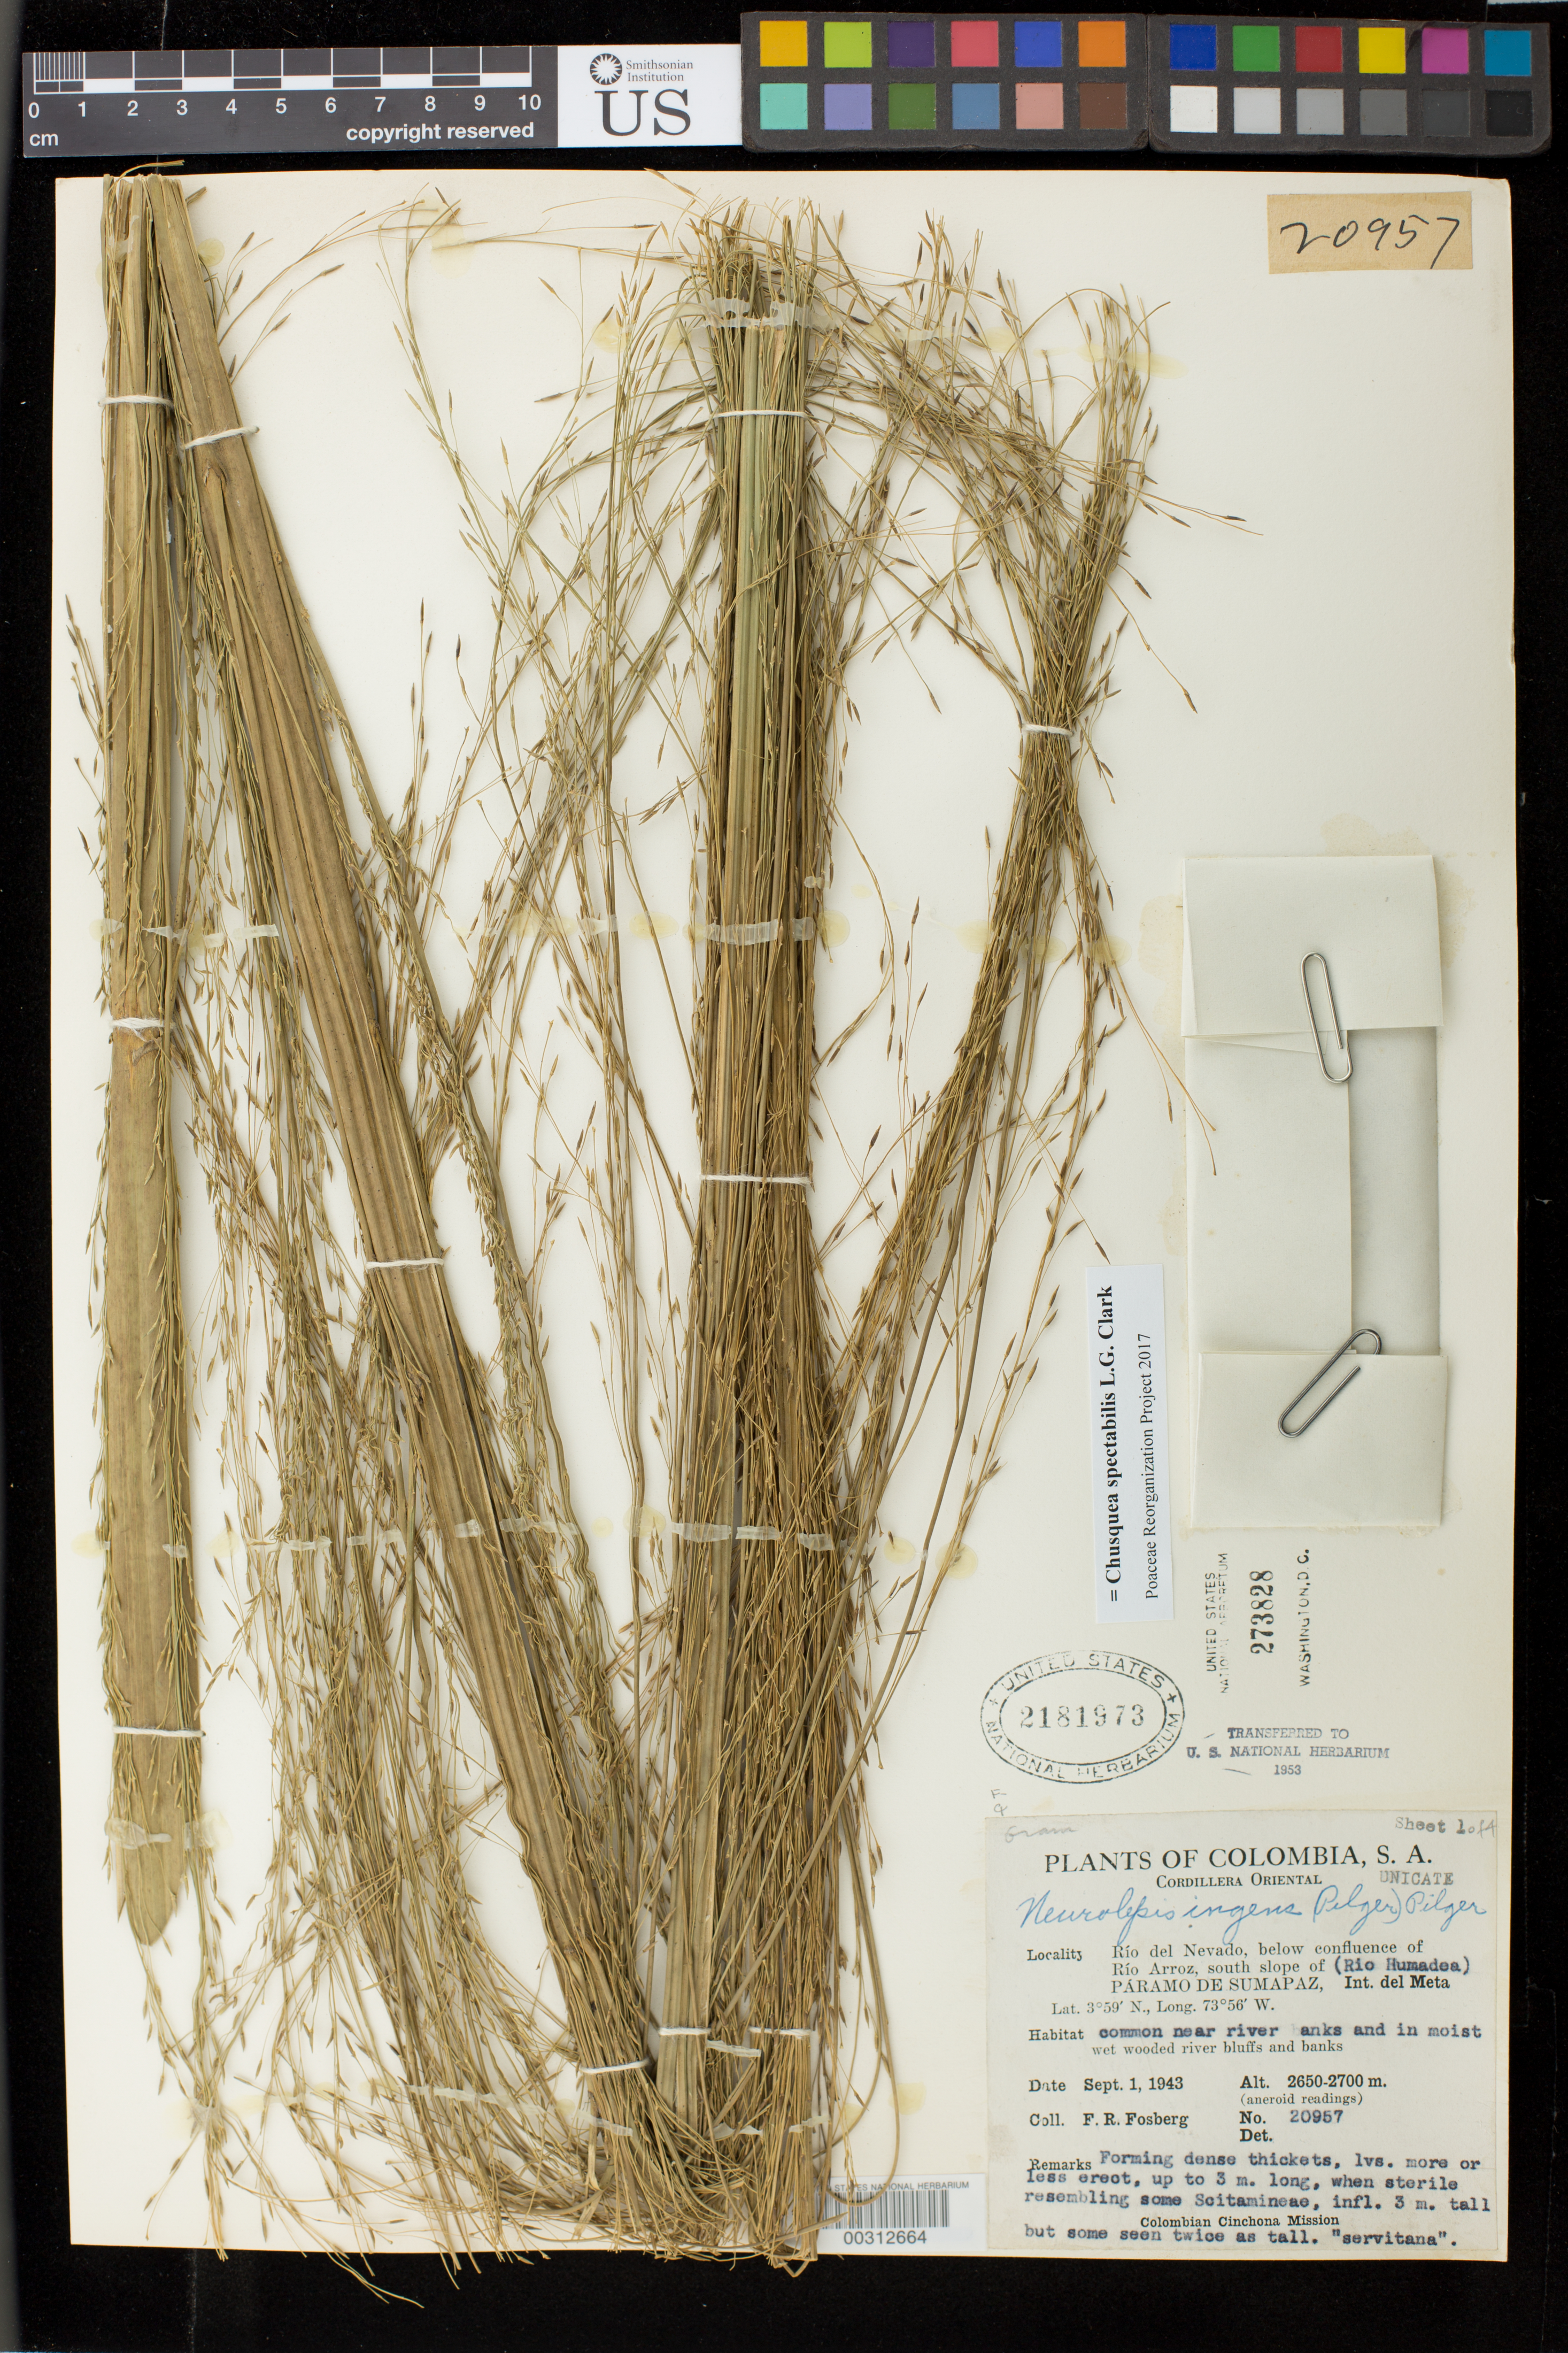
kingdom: Plantae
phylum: Tracheophyta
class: Liliopsida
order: Poales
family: Poaceae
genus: Chusquea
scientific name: Chusquea spectabilis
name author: L.G. Clark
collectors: F. R. Fosberg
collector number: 20957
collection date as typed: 01 Sep 1943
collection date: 1943-09-01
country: Colombia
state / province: Meta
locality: Rio del Nevado, below confluence of Rio Arroz, south slope of (Rio Humadea) Paramo de Sumapaz, Int. del Meta, Cordillera Oriental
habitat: Common in river banks and in moist wet wooded river bluffs and banks.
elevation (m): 2650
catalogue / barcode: US 2181973